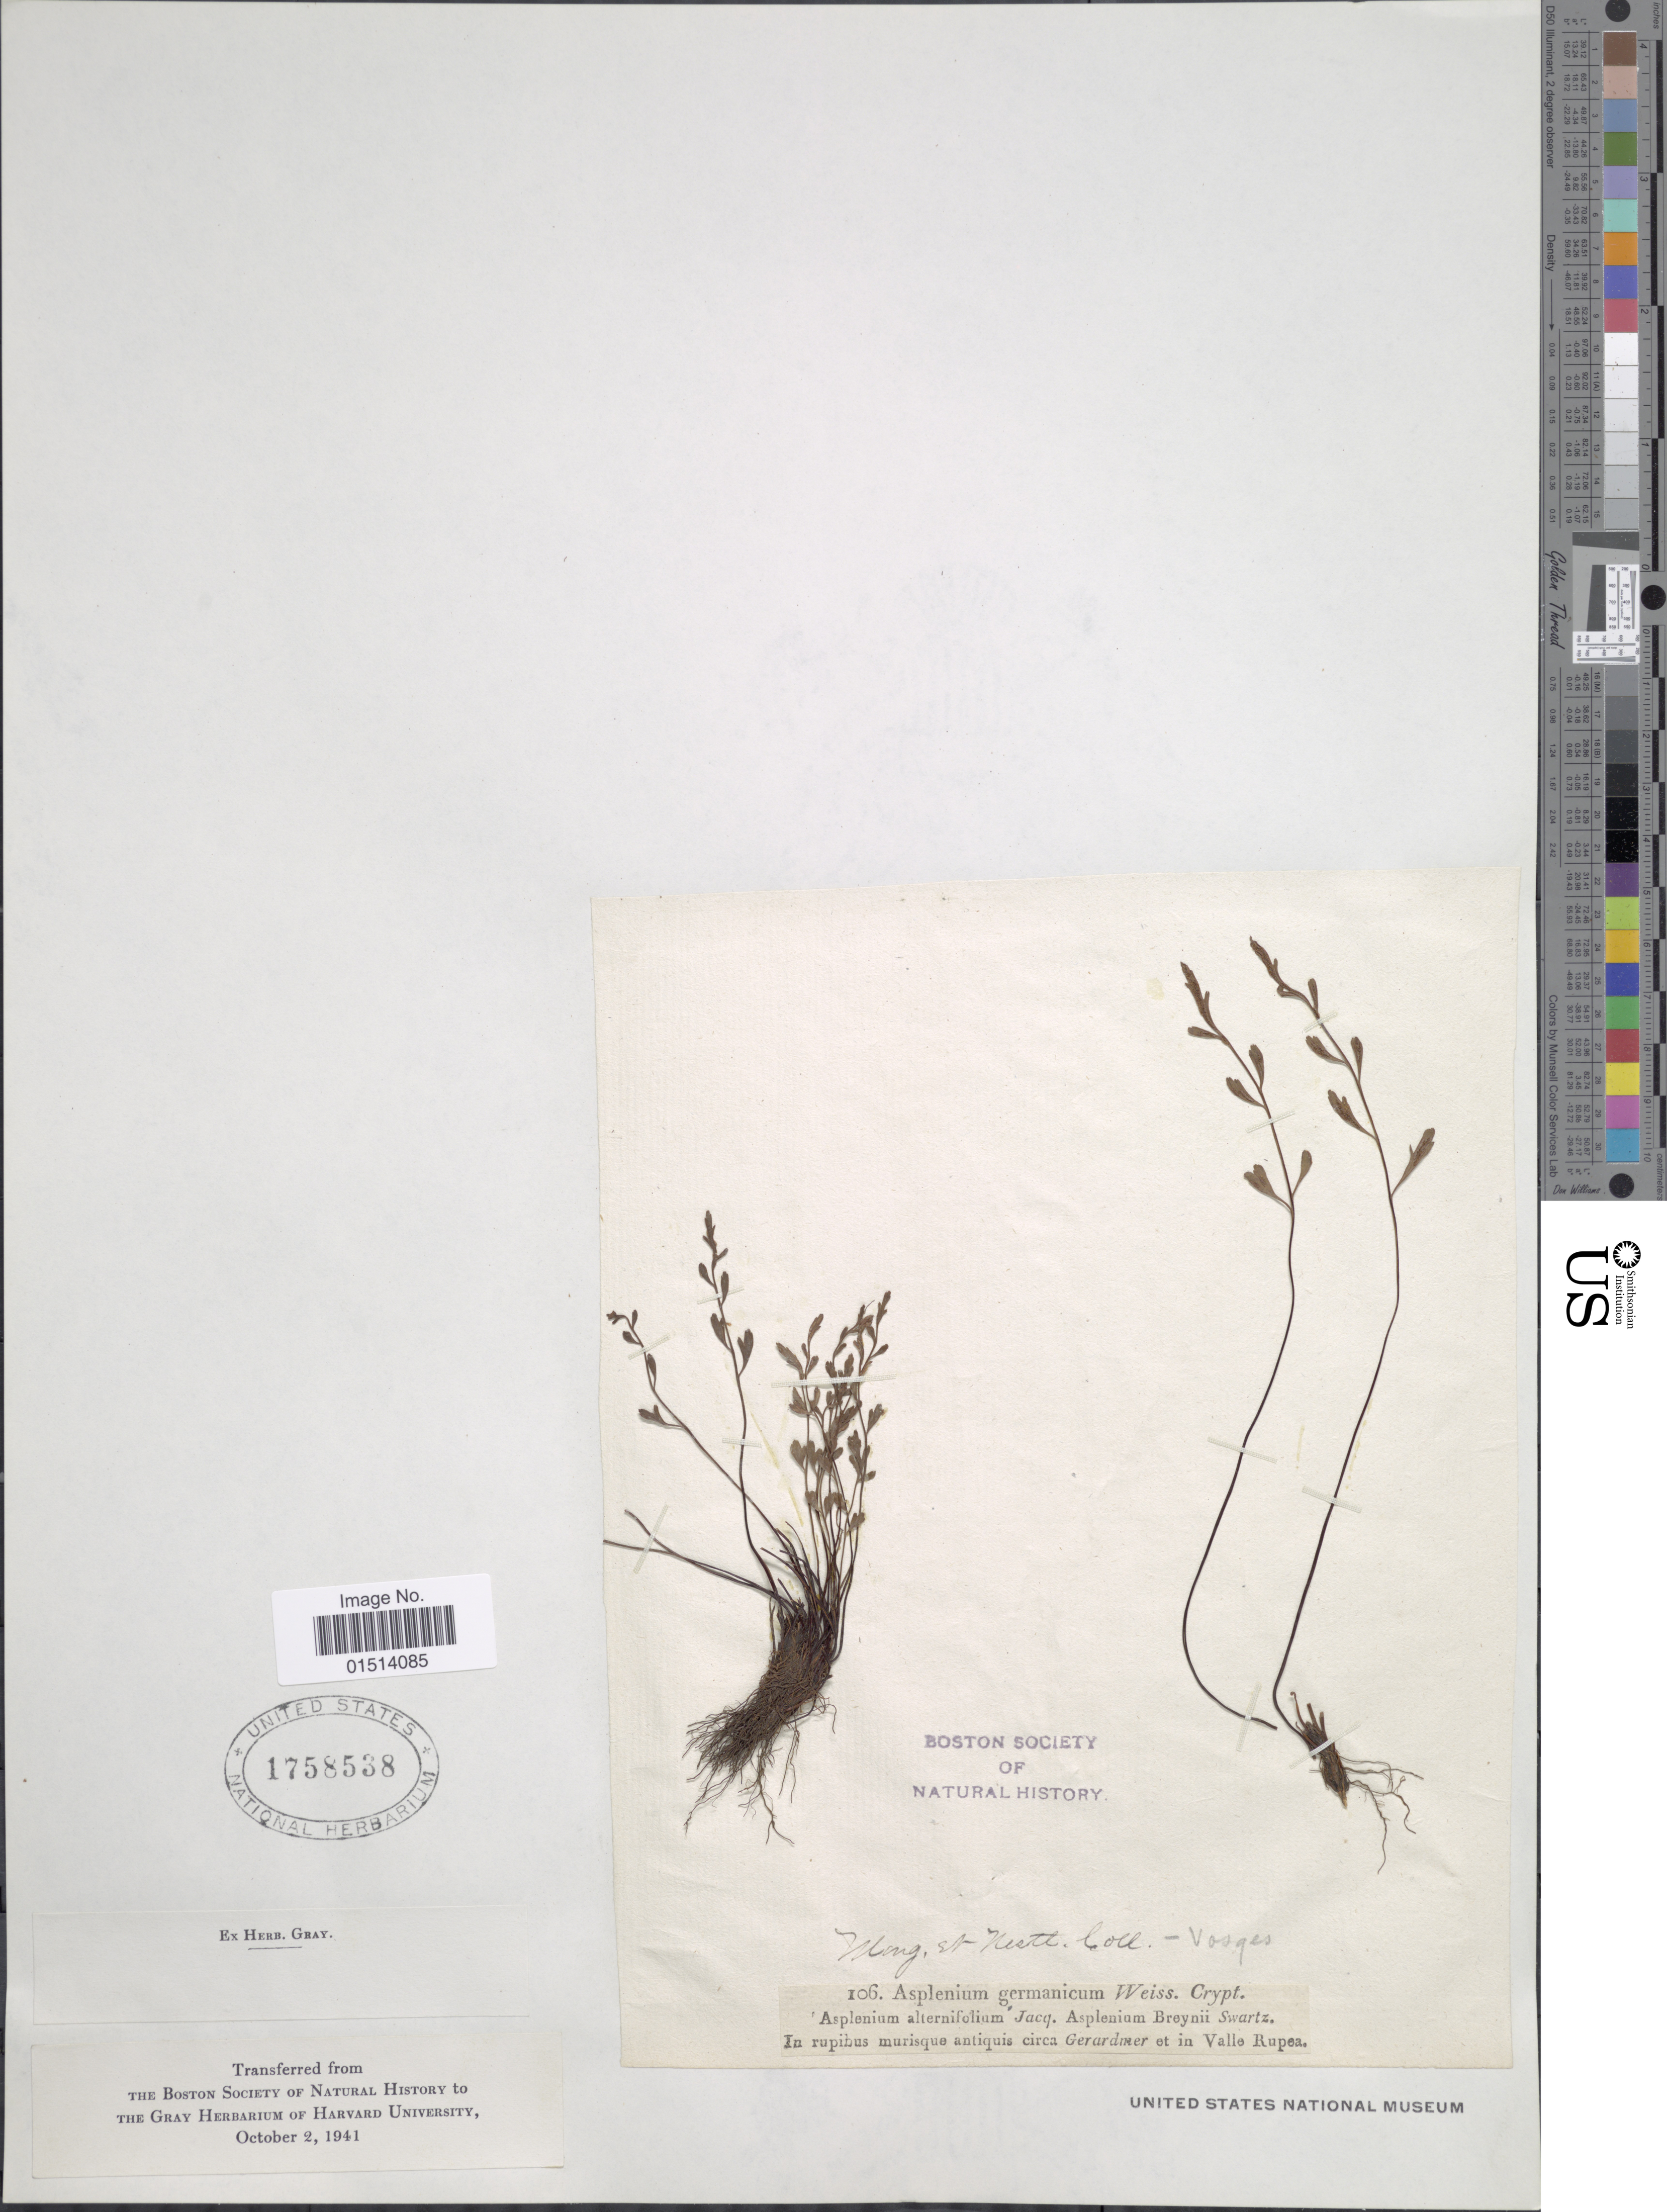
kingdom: Plantae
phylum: Tracheophyta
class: Polypodiopsida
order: Polypodiales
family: Aspleniaceae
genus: Asplenium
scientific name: Asplenium ruta-muraria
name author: L.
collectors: ex herb. Gray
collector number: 106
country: France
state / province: Grand Est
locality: In rupibus murisque antiquis circa Gerardiner et in Valle Rupea [interpreted]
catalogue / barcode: US 1758538